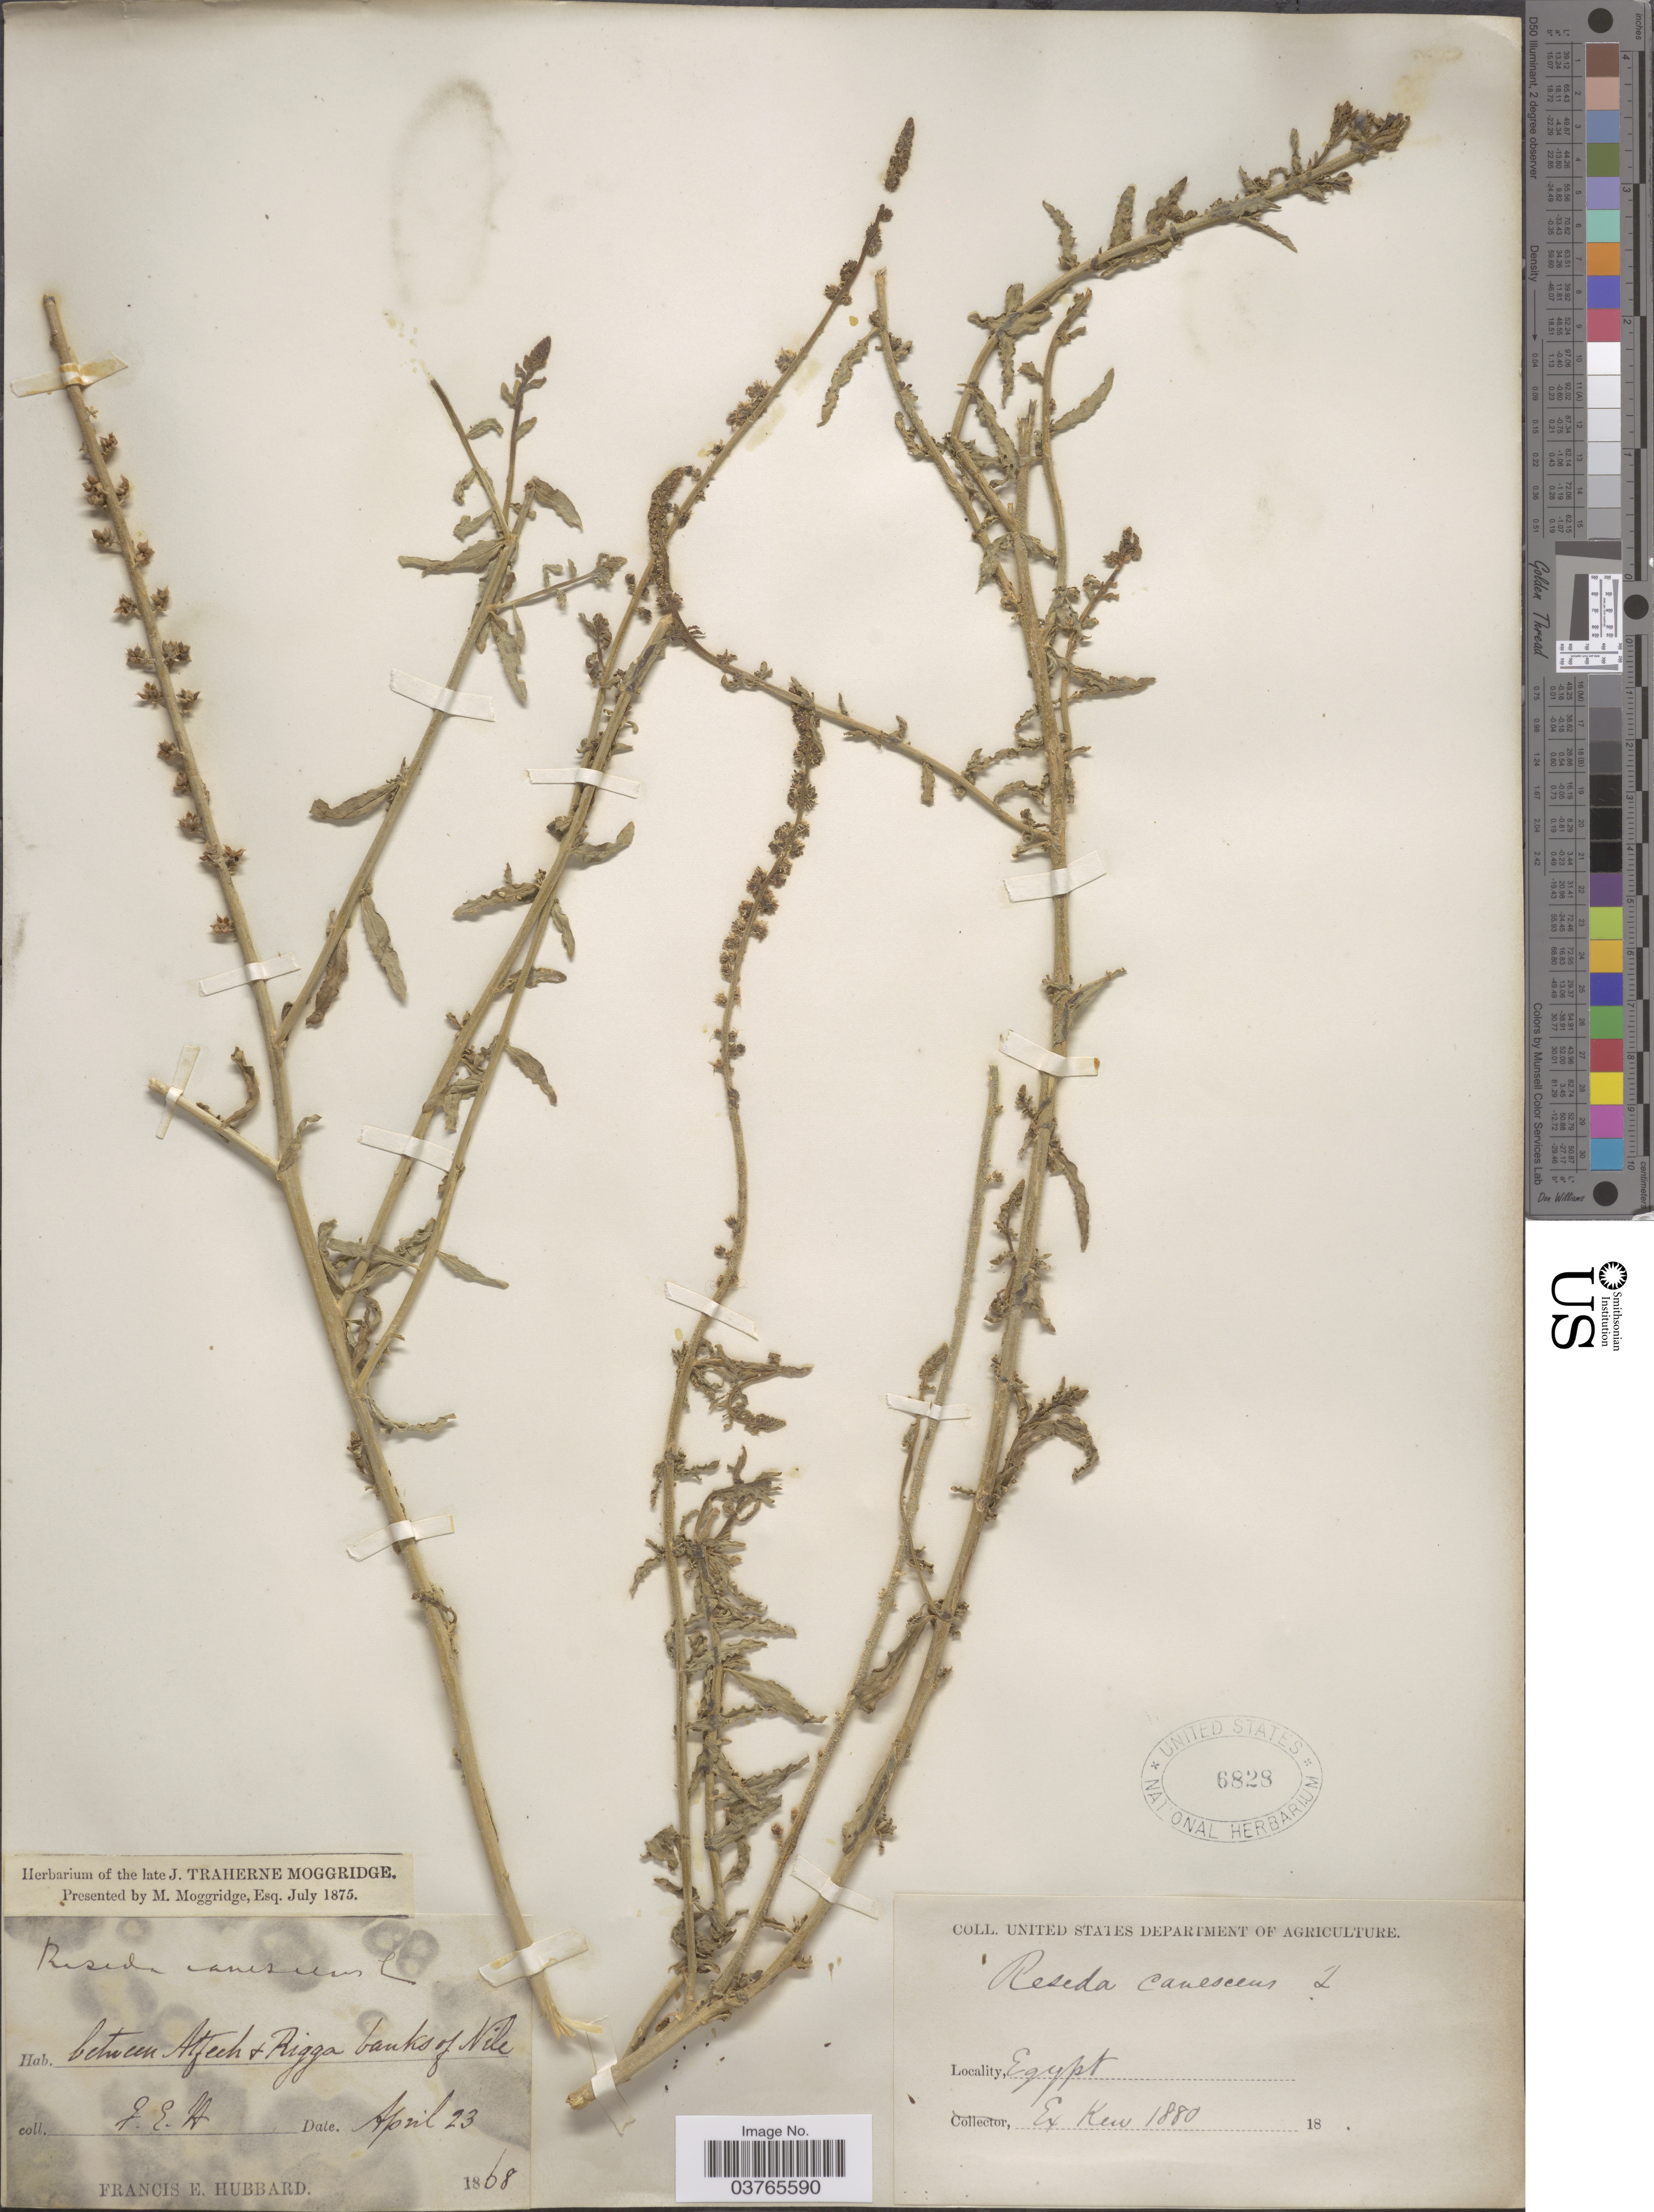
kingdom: Plantae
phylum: Tracheophyta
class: Magnoliopsida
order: Brassicales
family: Resedaceae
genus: Reseda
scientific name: Reseda canescens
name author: L.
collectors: F. E. Hubbard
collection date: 1868-04-23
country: Egypt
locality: Between Atfeeh & Rigga banks of Nile.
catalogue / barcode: US 6828